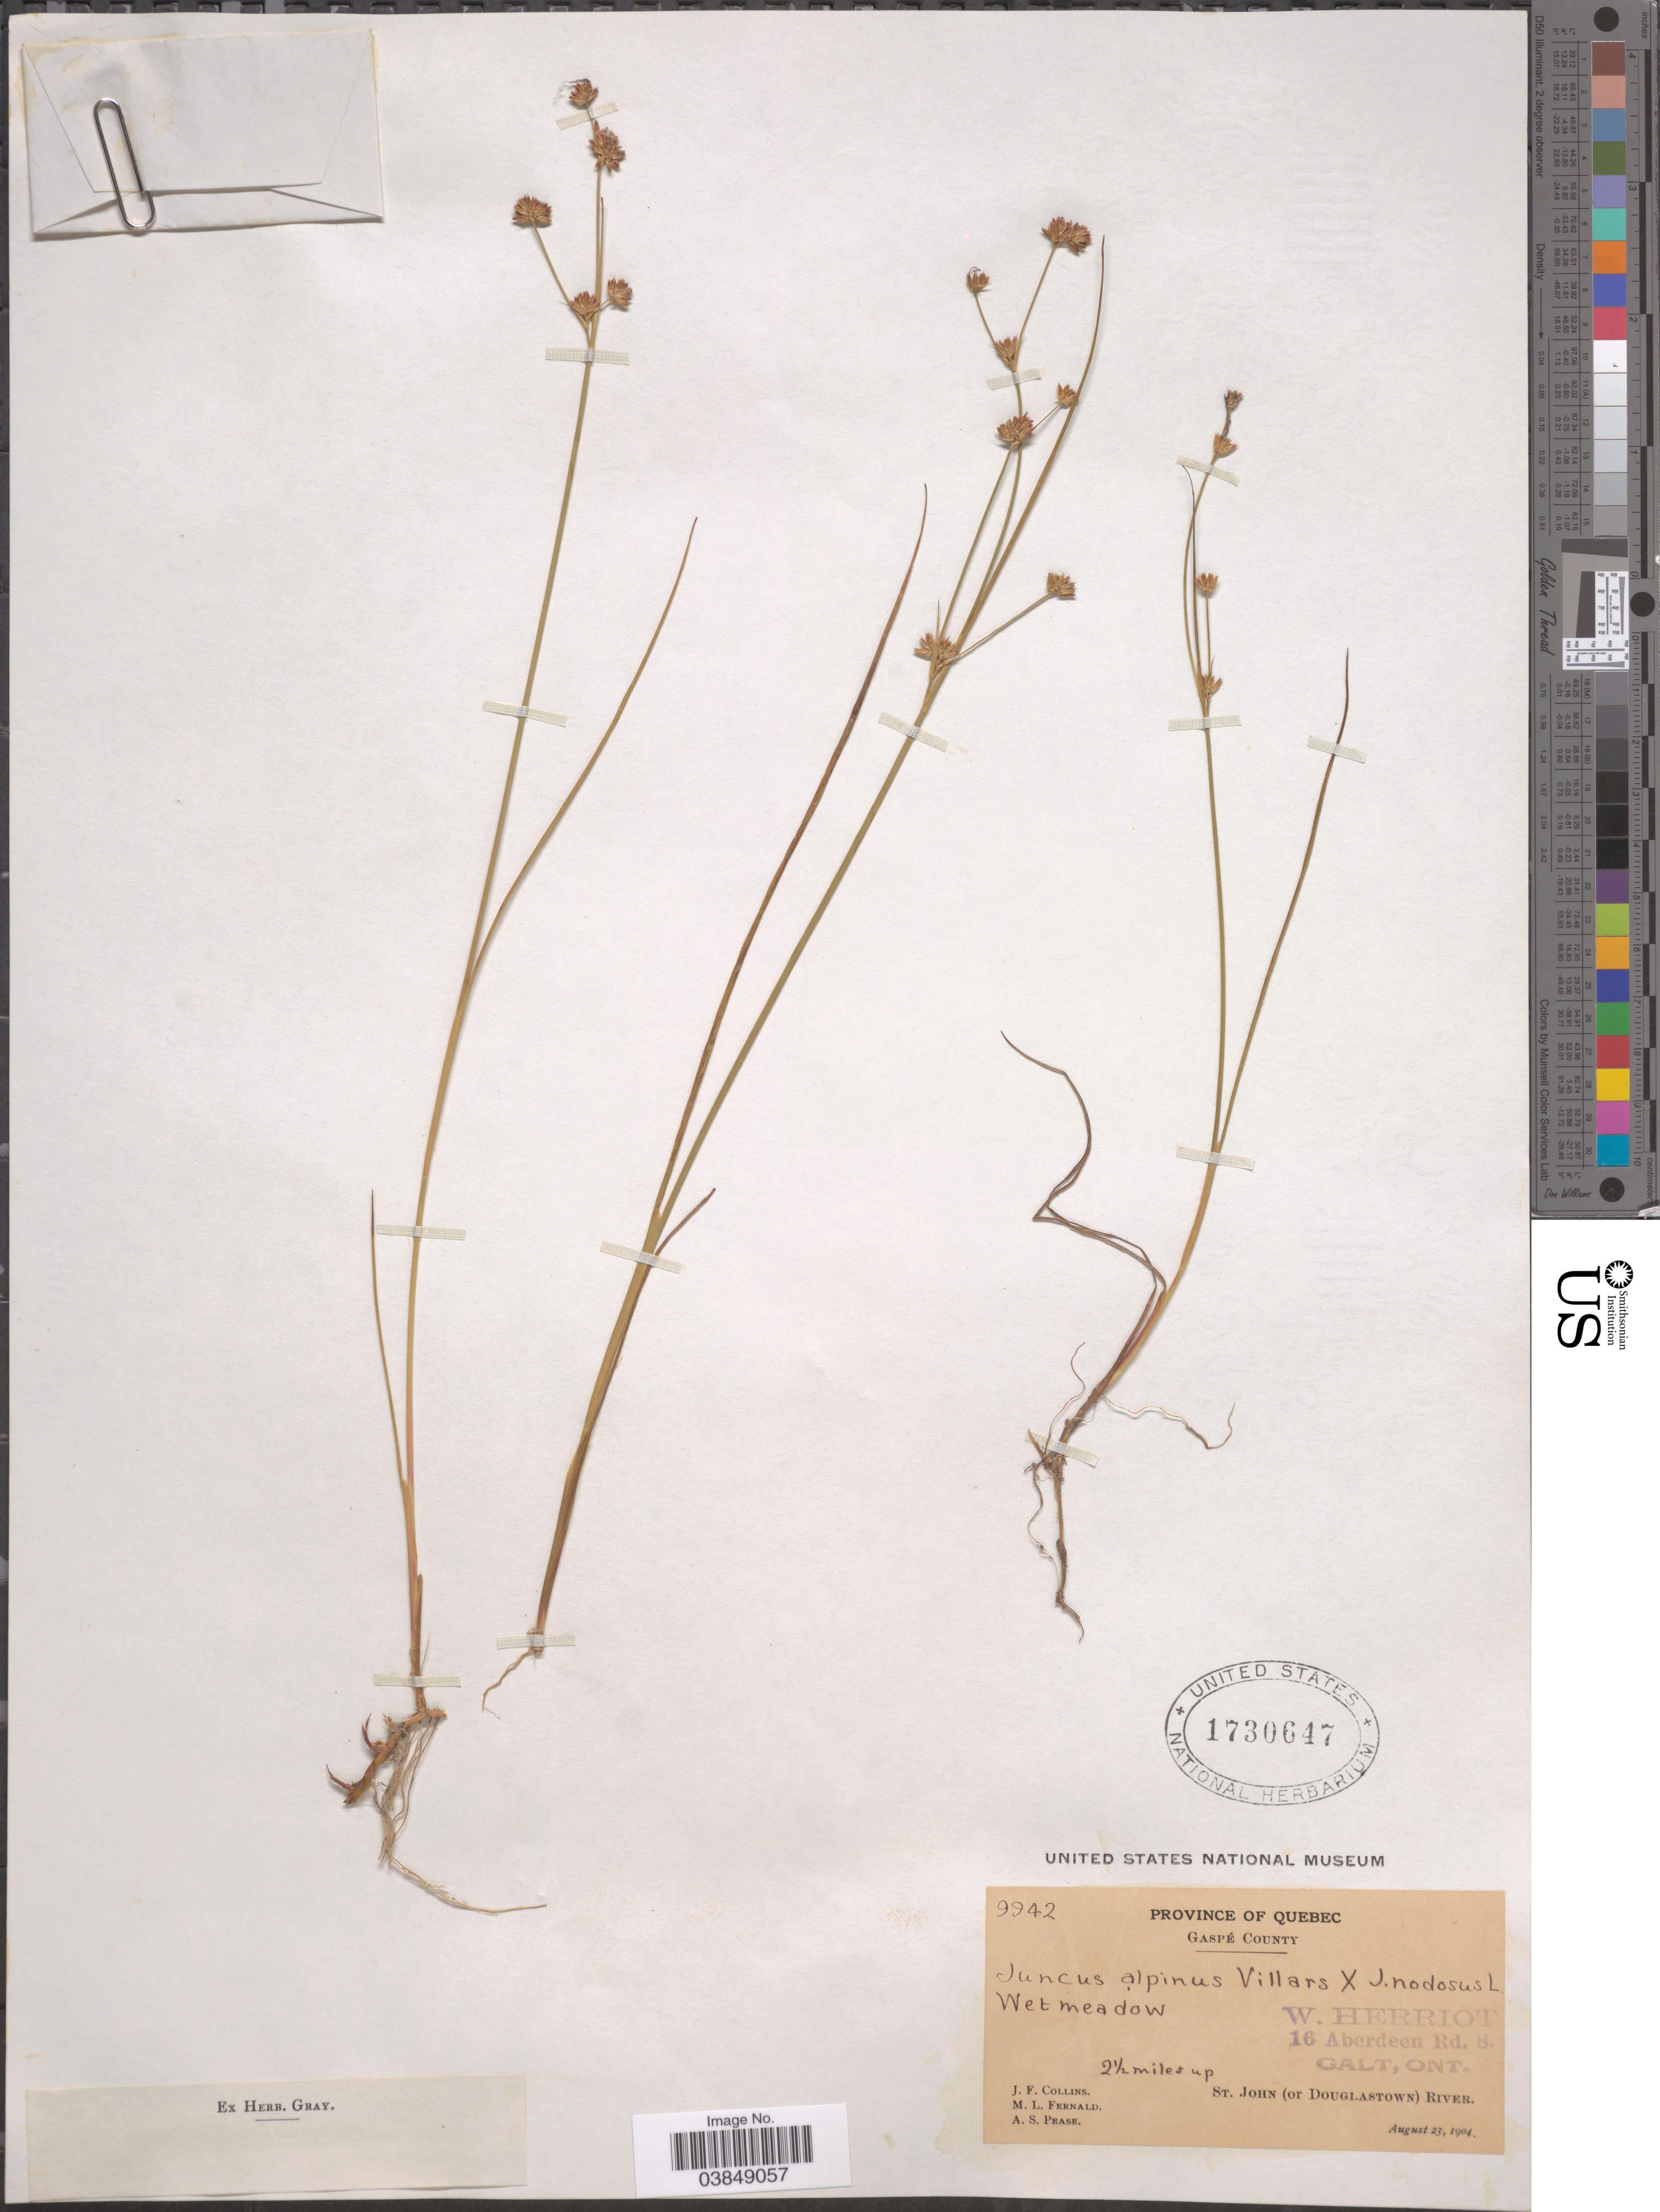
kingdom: Plantae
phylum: Tracheophyta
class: Liliopsida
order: Poales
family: Juncaceae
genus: Juncus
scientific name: Juncus alpinus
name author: Vill.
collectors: J. Collins, M. L. Fernald & A. S. Pease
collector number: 9942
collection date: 1904-08-23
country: Canada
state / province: Quebec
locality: Gaspé County. 2½ miles up St John (or Douglastown) River.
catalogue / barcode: US 1730647